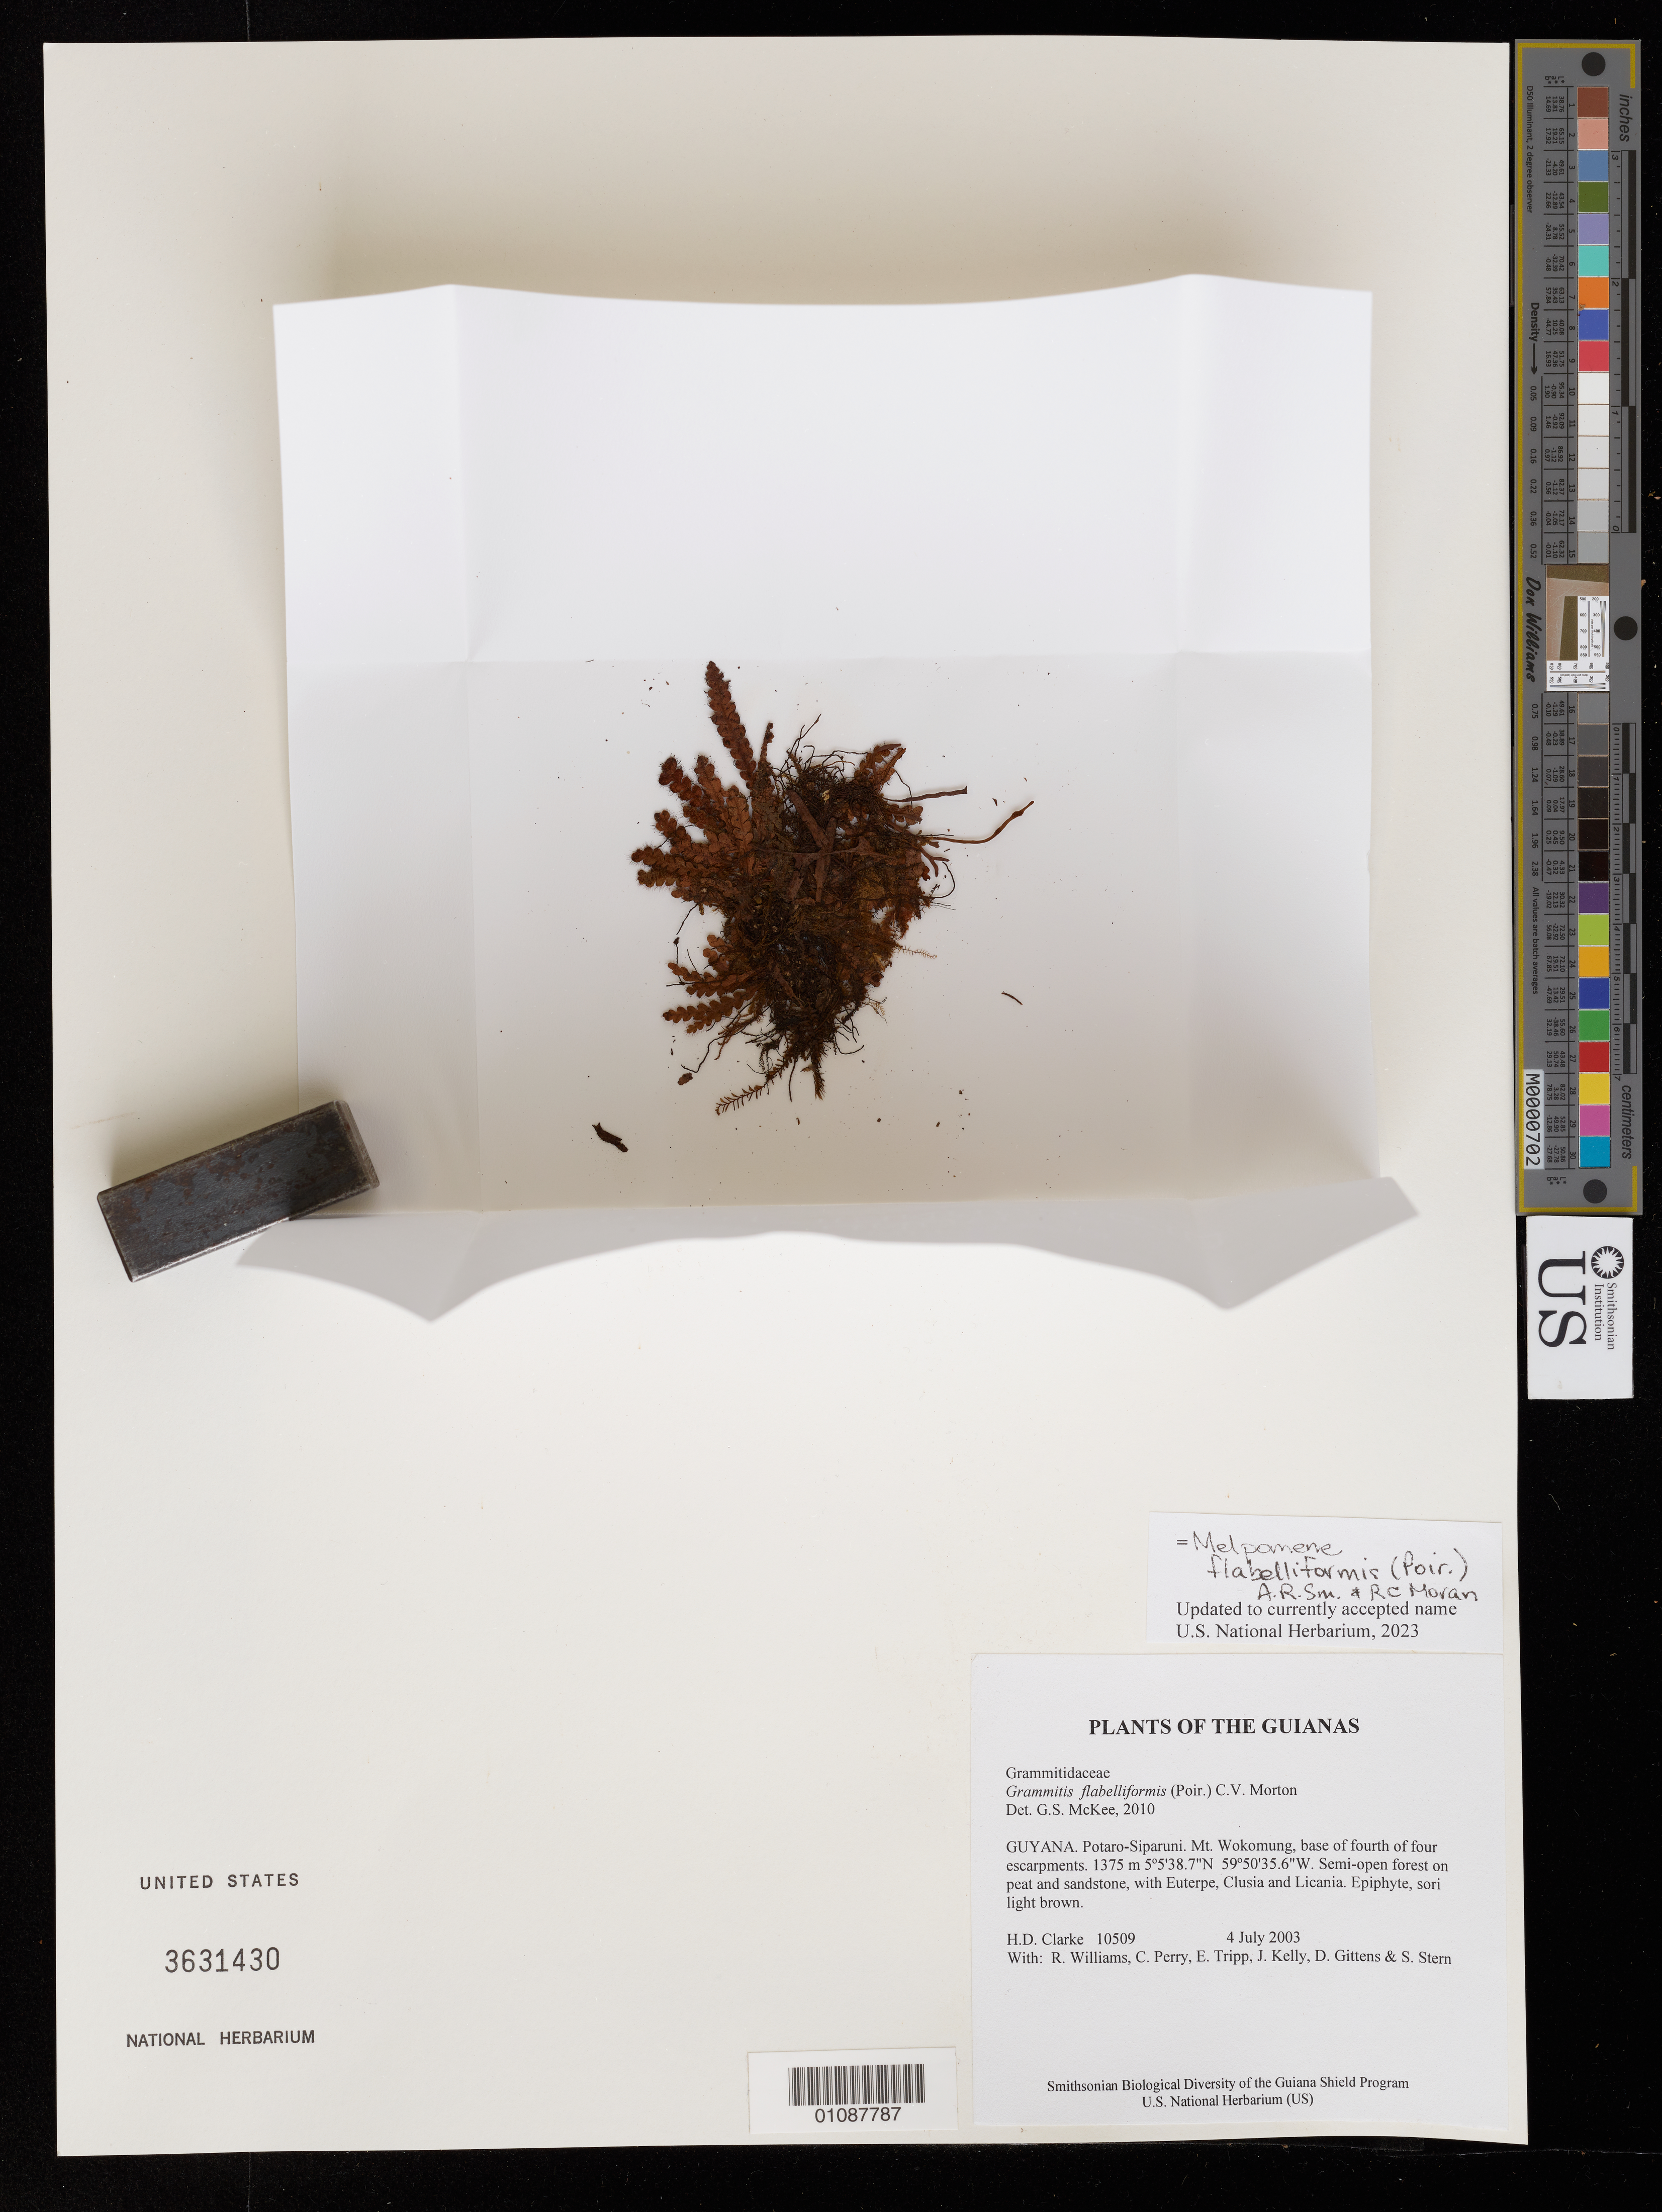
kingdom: Plantae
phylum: Tracheophyta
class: Polypodiopsida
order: Polypodiales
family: Polypodiaceae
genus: Melpomene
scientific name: Melpomene flabelliformis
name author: (Poir.) A.R. Sm. & R.C. Moran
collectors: H. D. Clarke, R. Williams, C. Perry, E. Tripp, J. Kelly, D. Gittens & S. R. Stern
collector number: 10509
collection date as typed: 4 July 2003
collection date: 2003-07-04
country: Guyana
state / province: Potaro-Siparuni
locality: Mt. Wokomung, base of fourth of four escarpments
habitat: Semi-open forest on peat and sandstone, with Euterpe, Clusia and Licania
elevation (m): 1375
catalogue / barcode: US 3631430